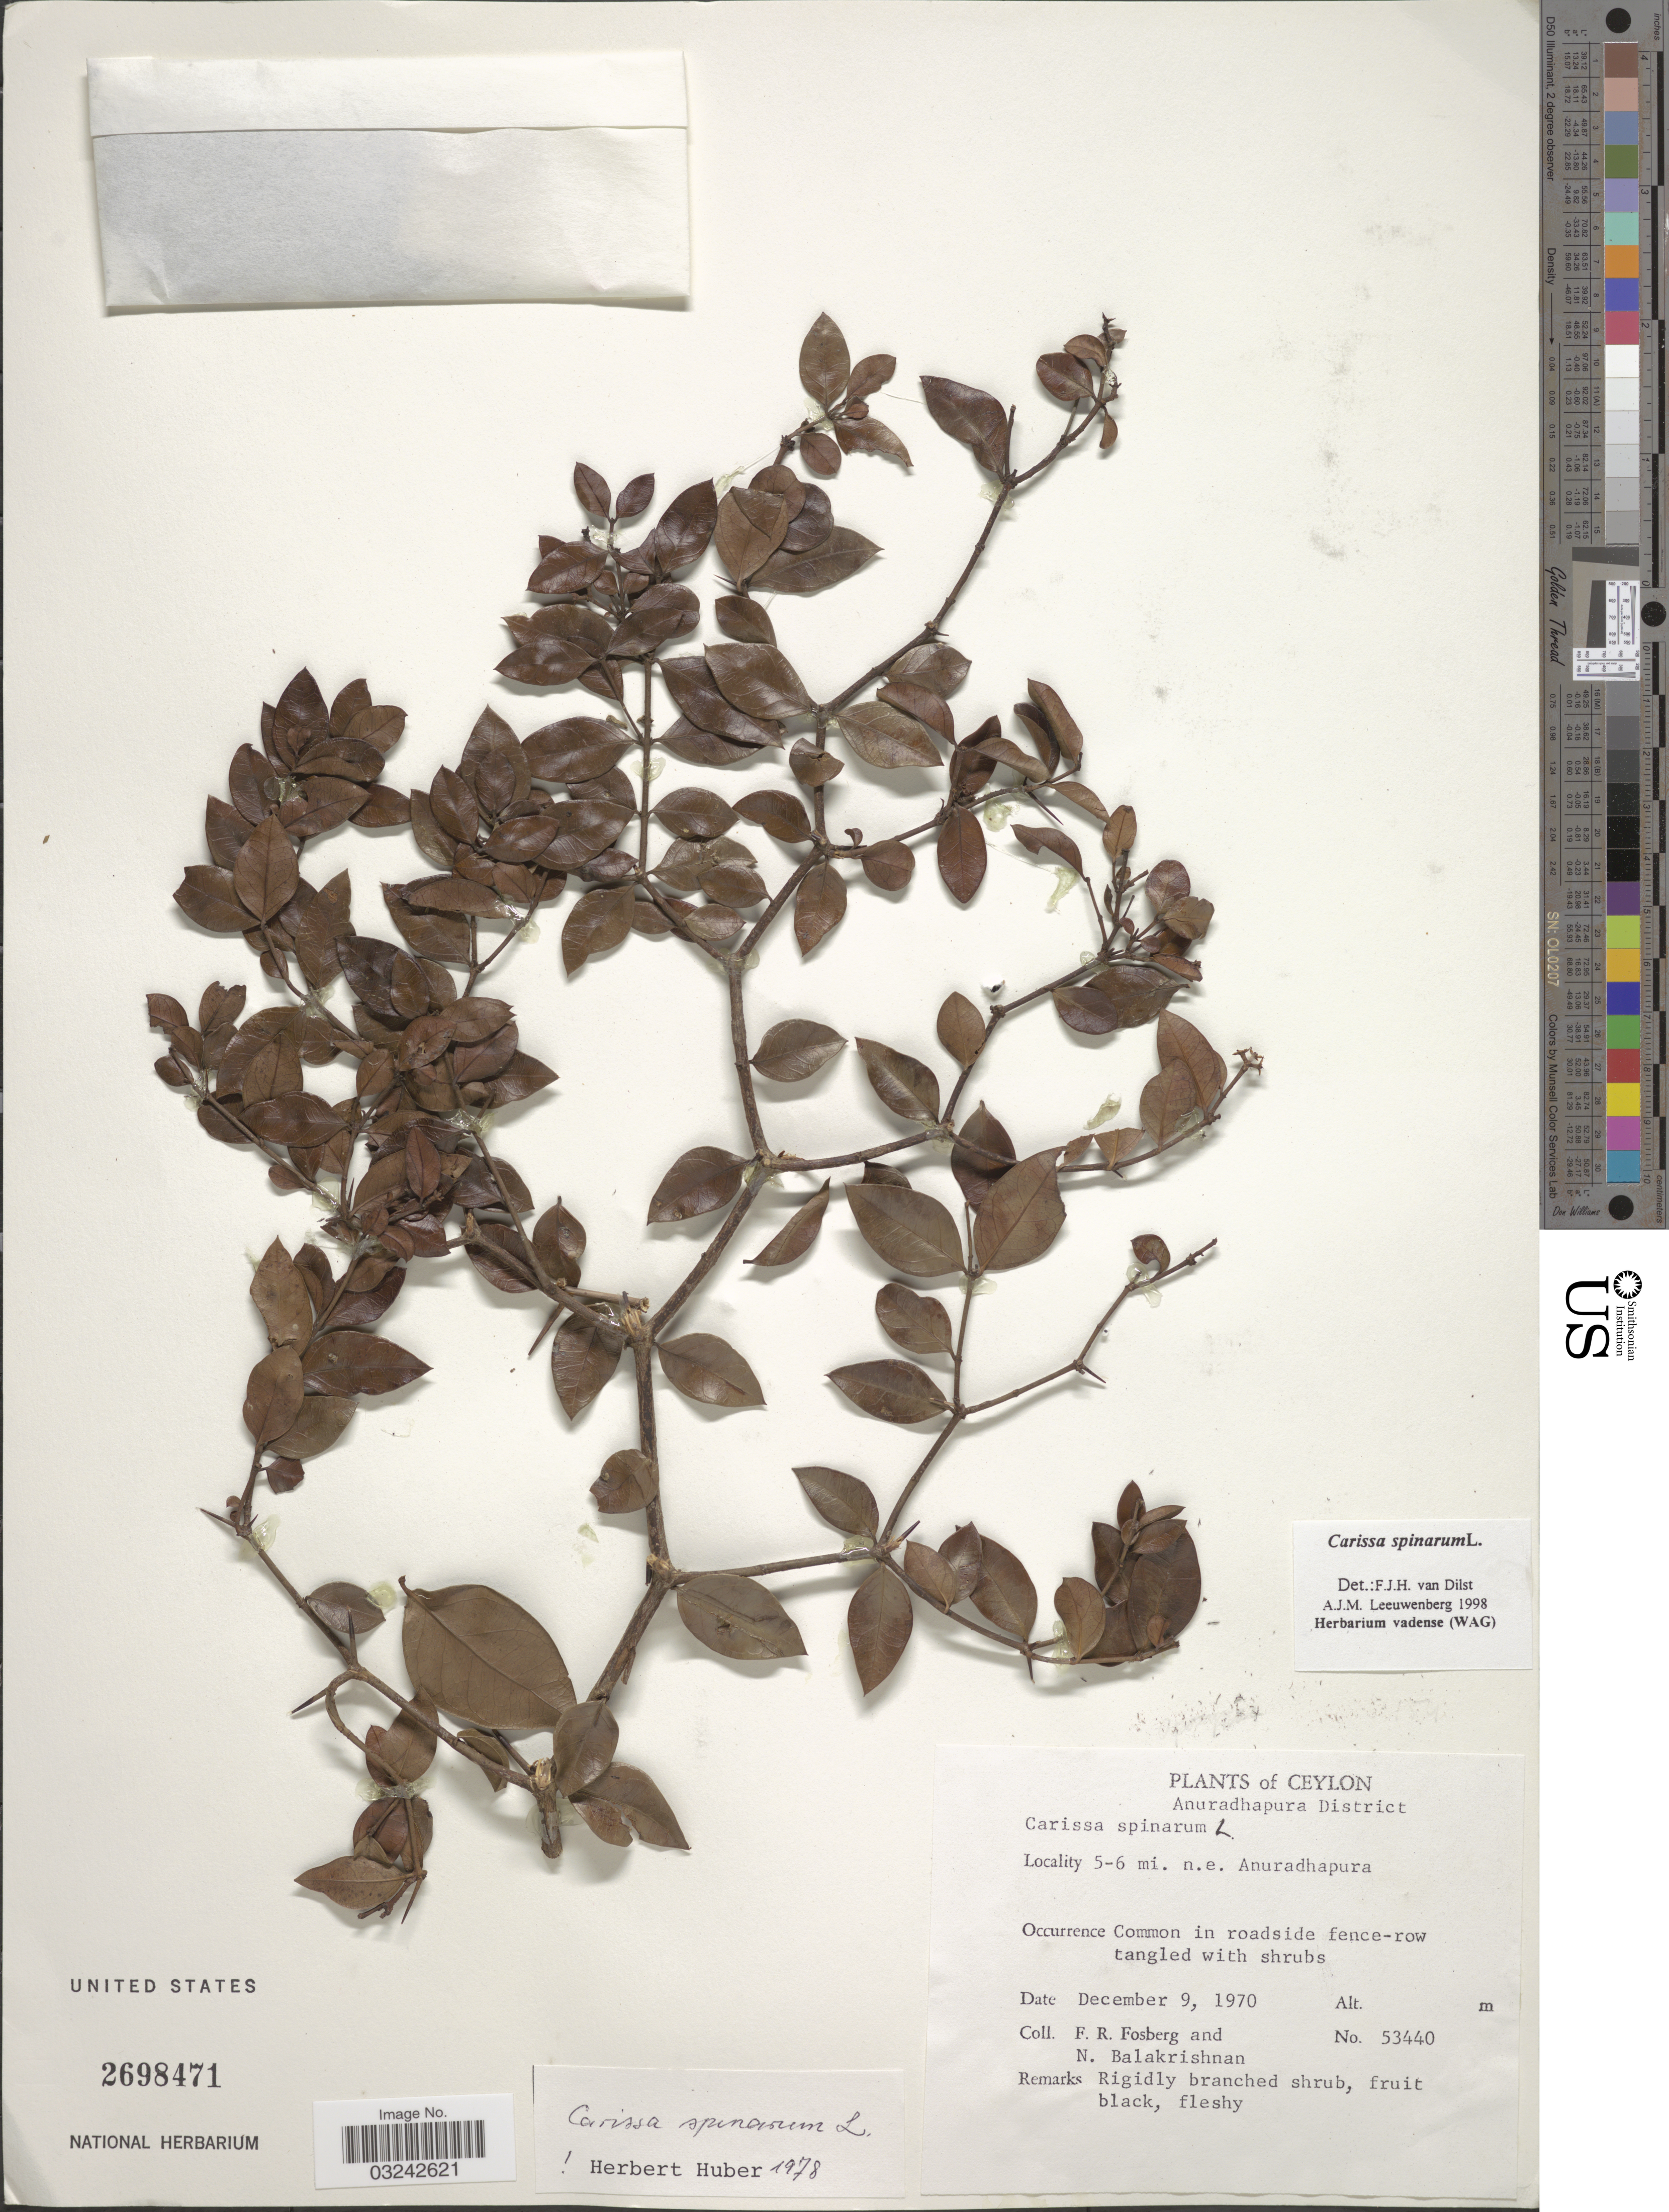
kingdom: Plantae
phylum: Tracheophyta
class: Magnoliopsida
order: Gentianales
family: Apocynaceae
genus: Carissa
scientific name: Carissa spinarum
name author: L.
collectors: F. R. Fosberg & N. Balakrishnan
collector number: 53440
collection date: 1970-12-09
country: Sri Lanka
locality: Ceylon. Anuradhapura District. 5-6 mi. n.e. of Anuradhapura.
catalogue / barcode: US 2698471